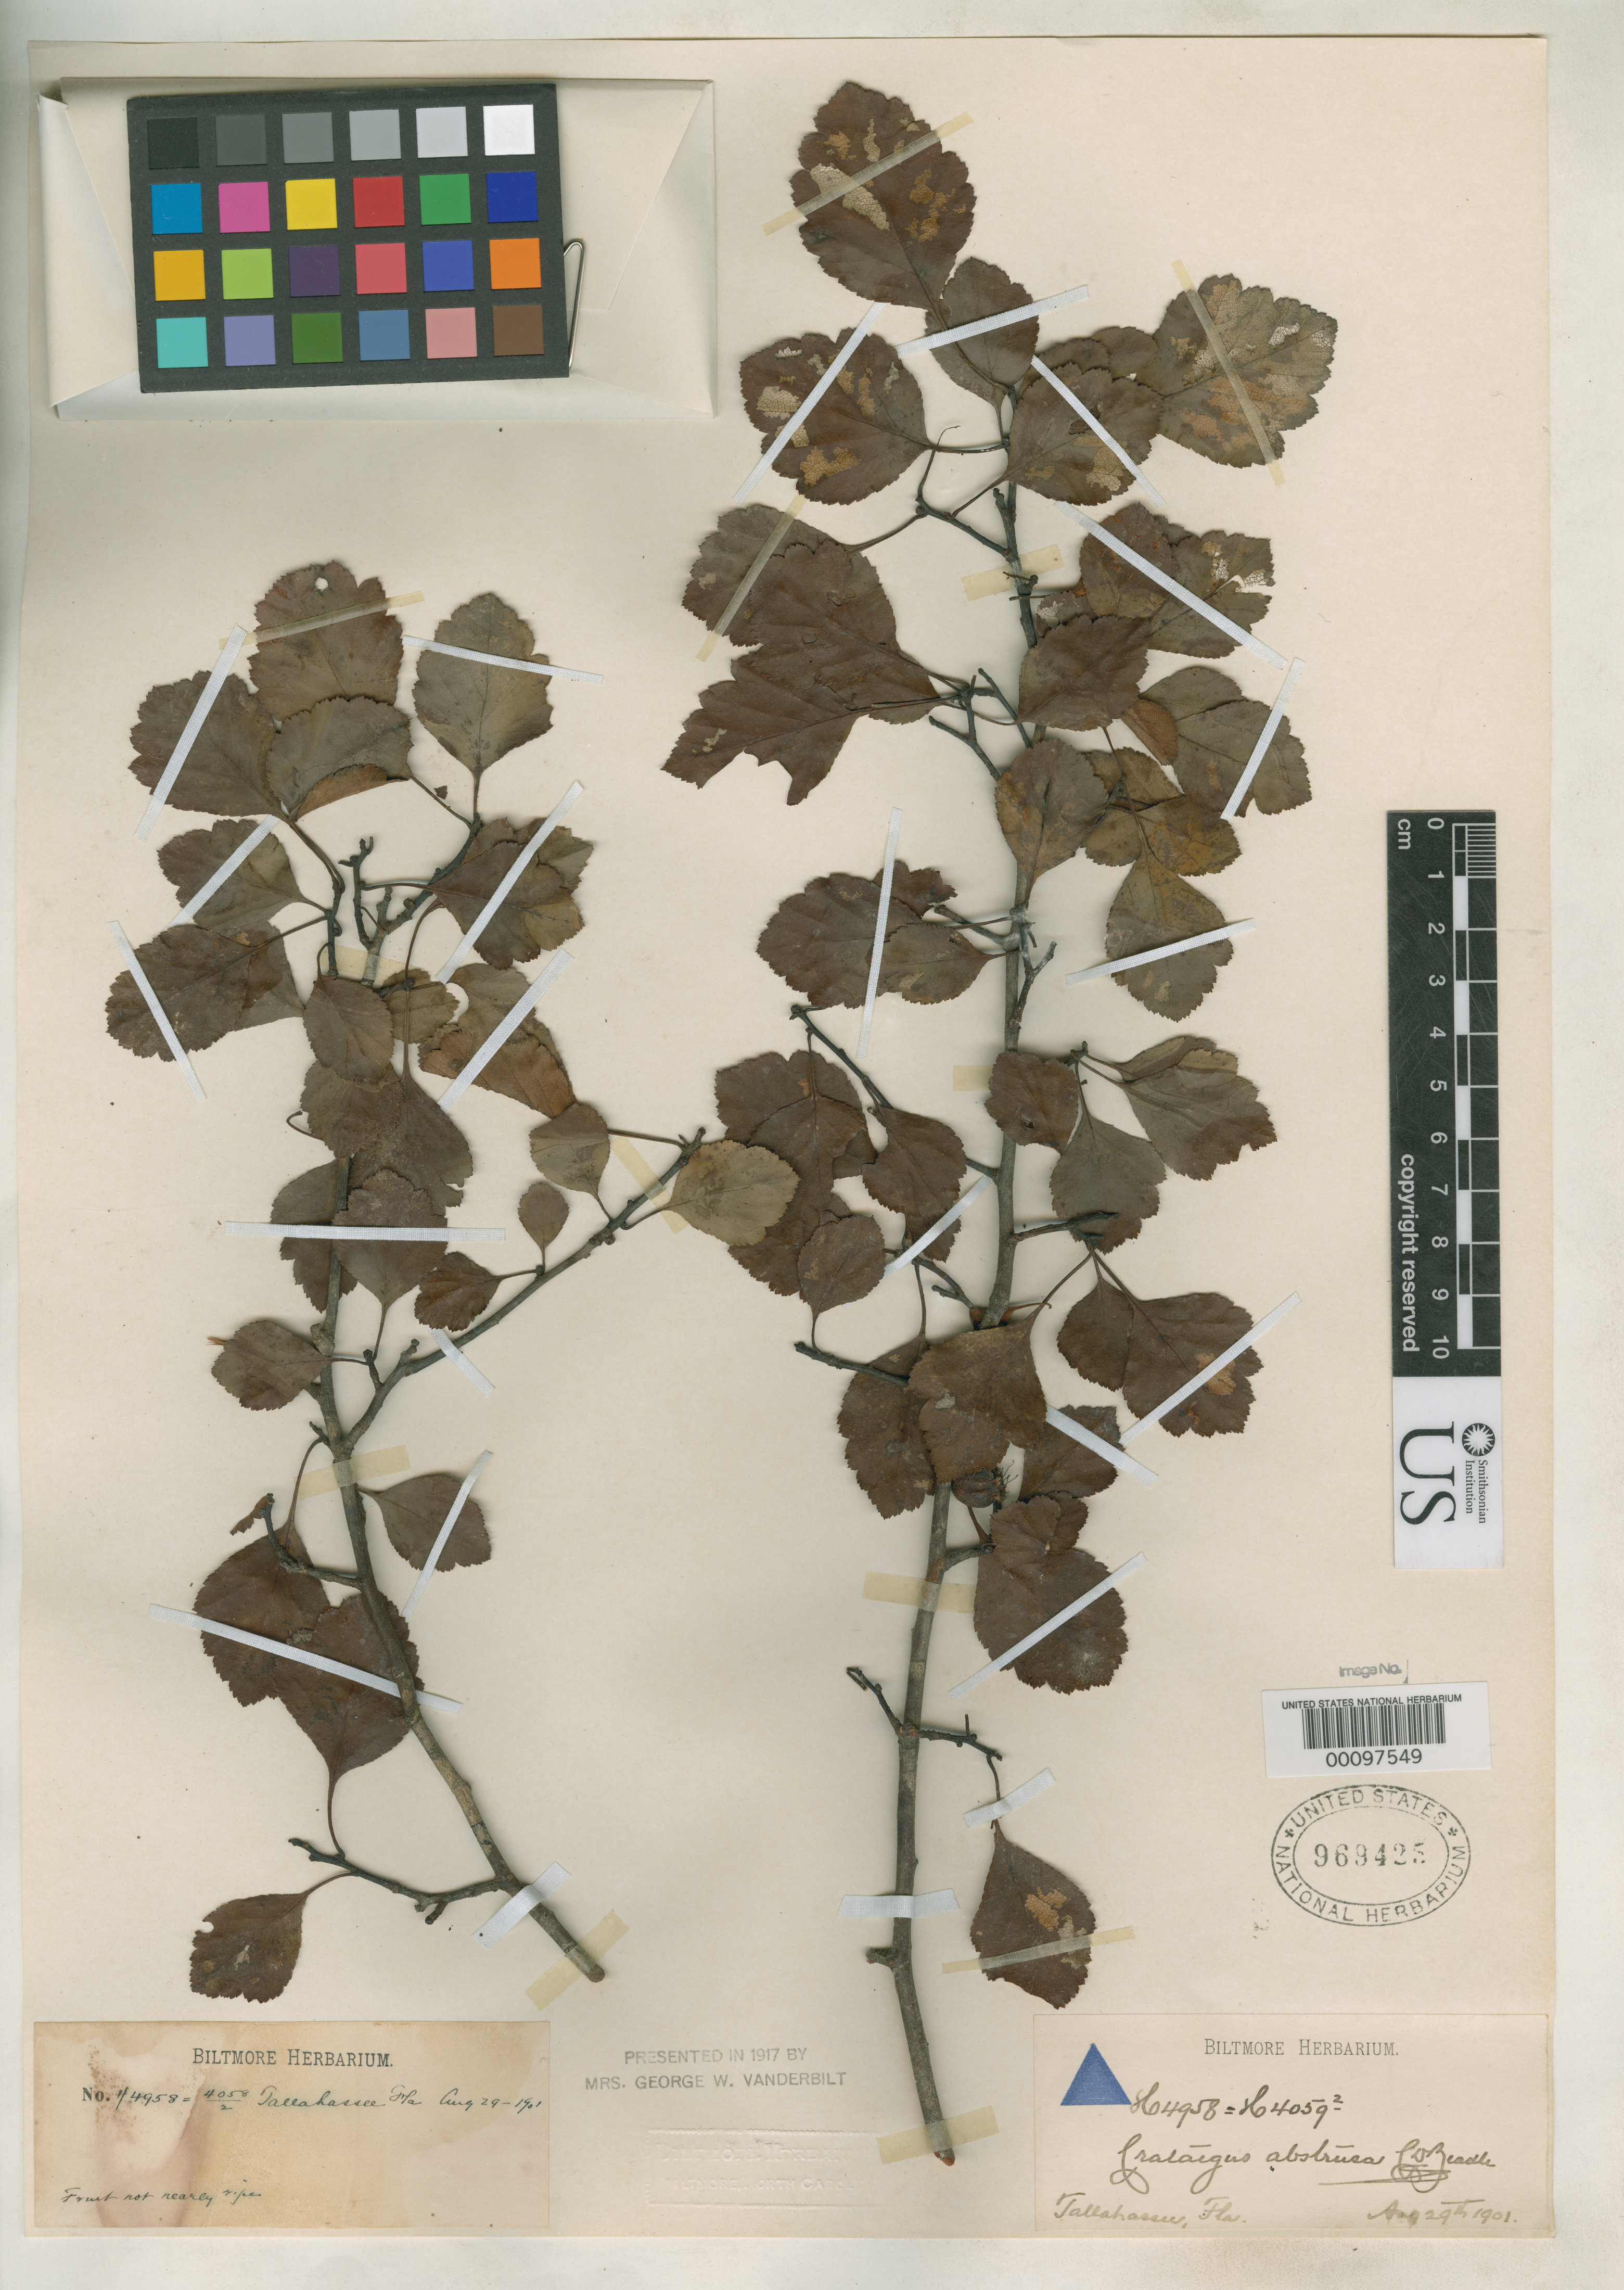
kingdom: Plantae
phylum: Tracheophyta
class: Magnoliopsida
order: Rosales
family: Rosaceae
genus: Crataegus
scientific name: Crataegus abstrusa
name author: Beadle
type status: Syntype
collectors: ex herb. Biltmore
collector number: H 4958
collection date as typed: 29 Aug 1901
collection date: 1901-08-29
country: United States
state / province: Florida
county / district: Leon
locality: Near Tallahassee.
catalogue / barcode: US 969425